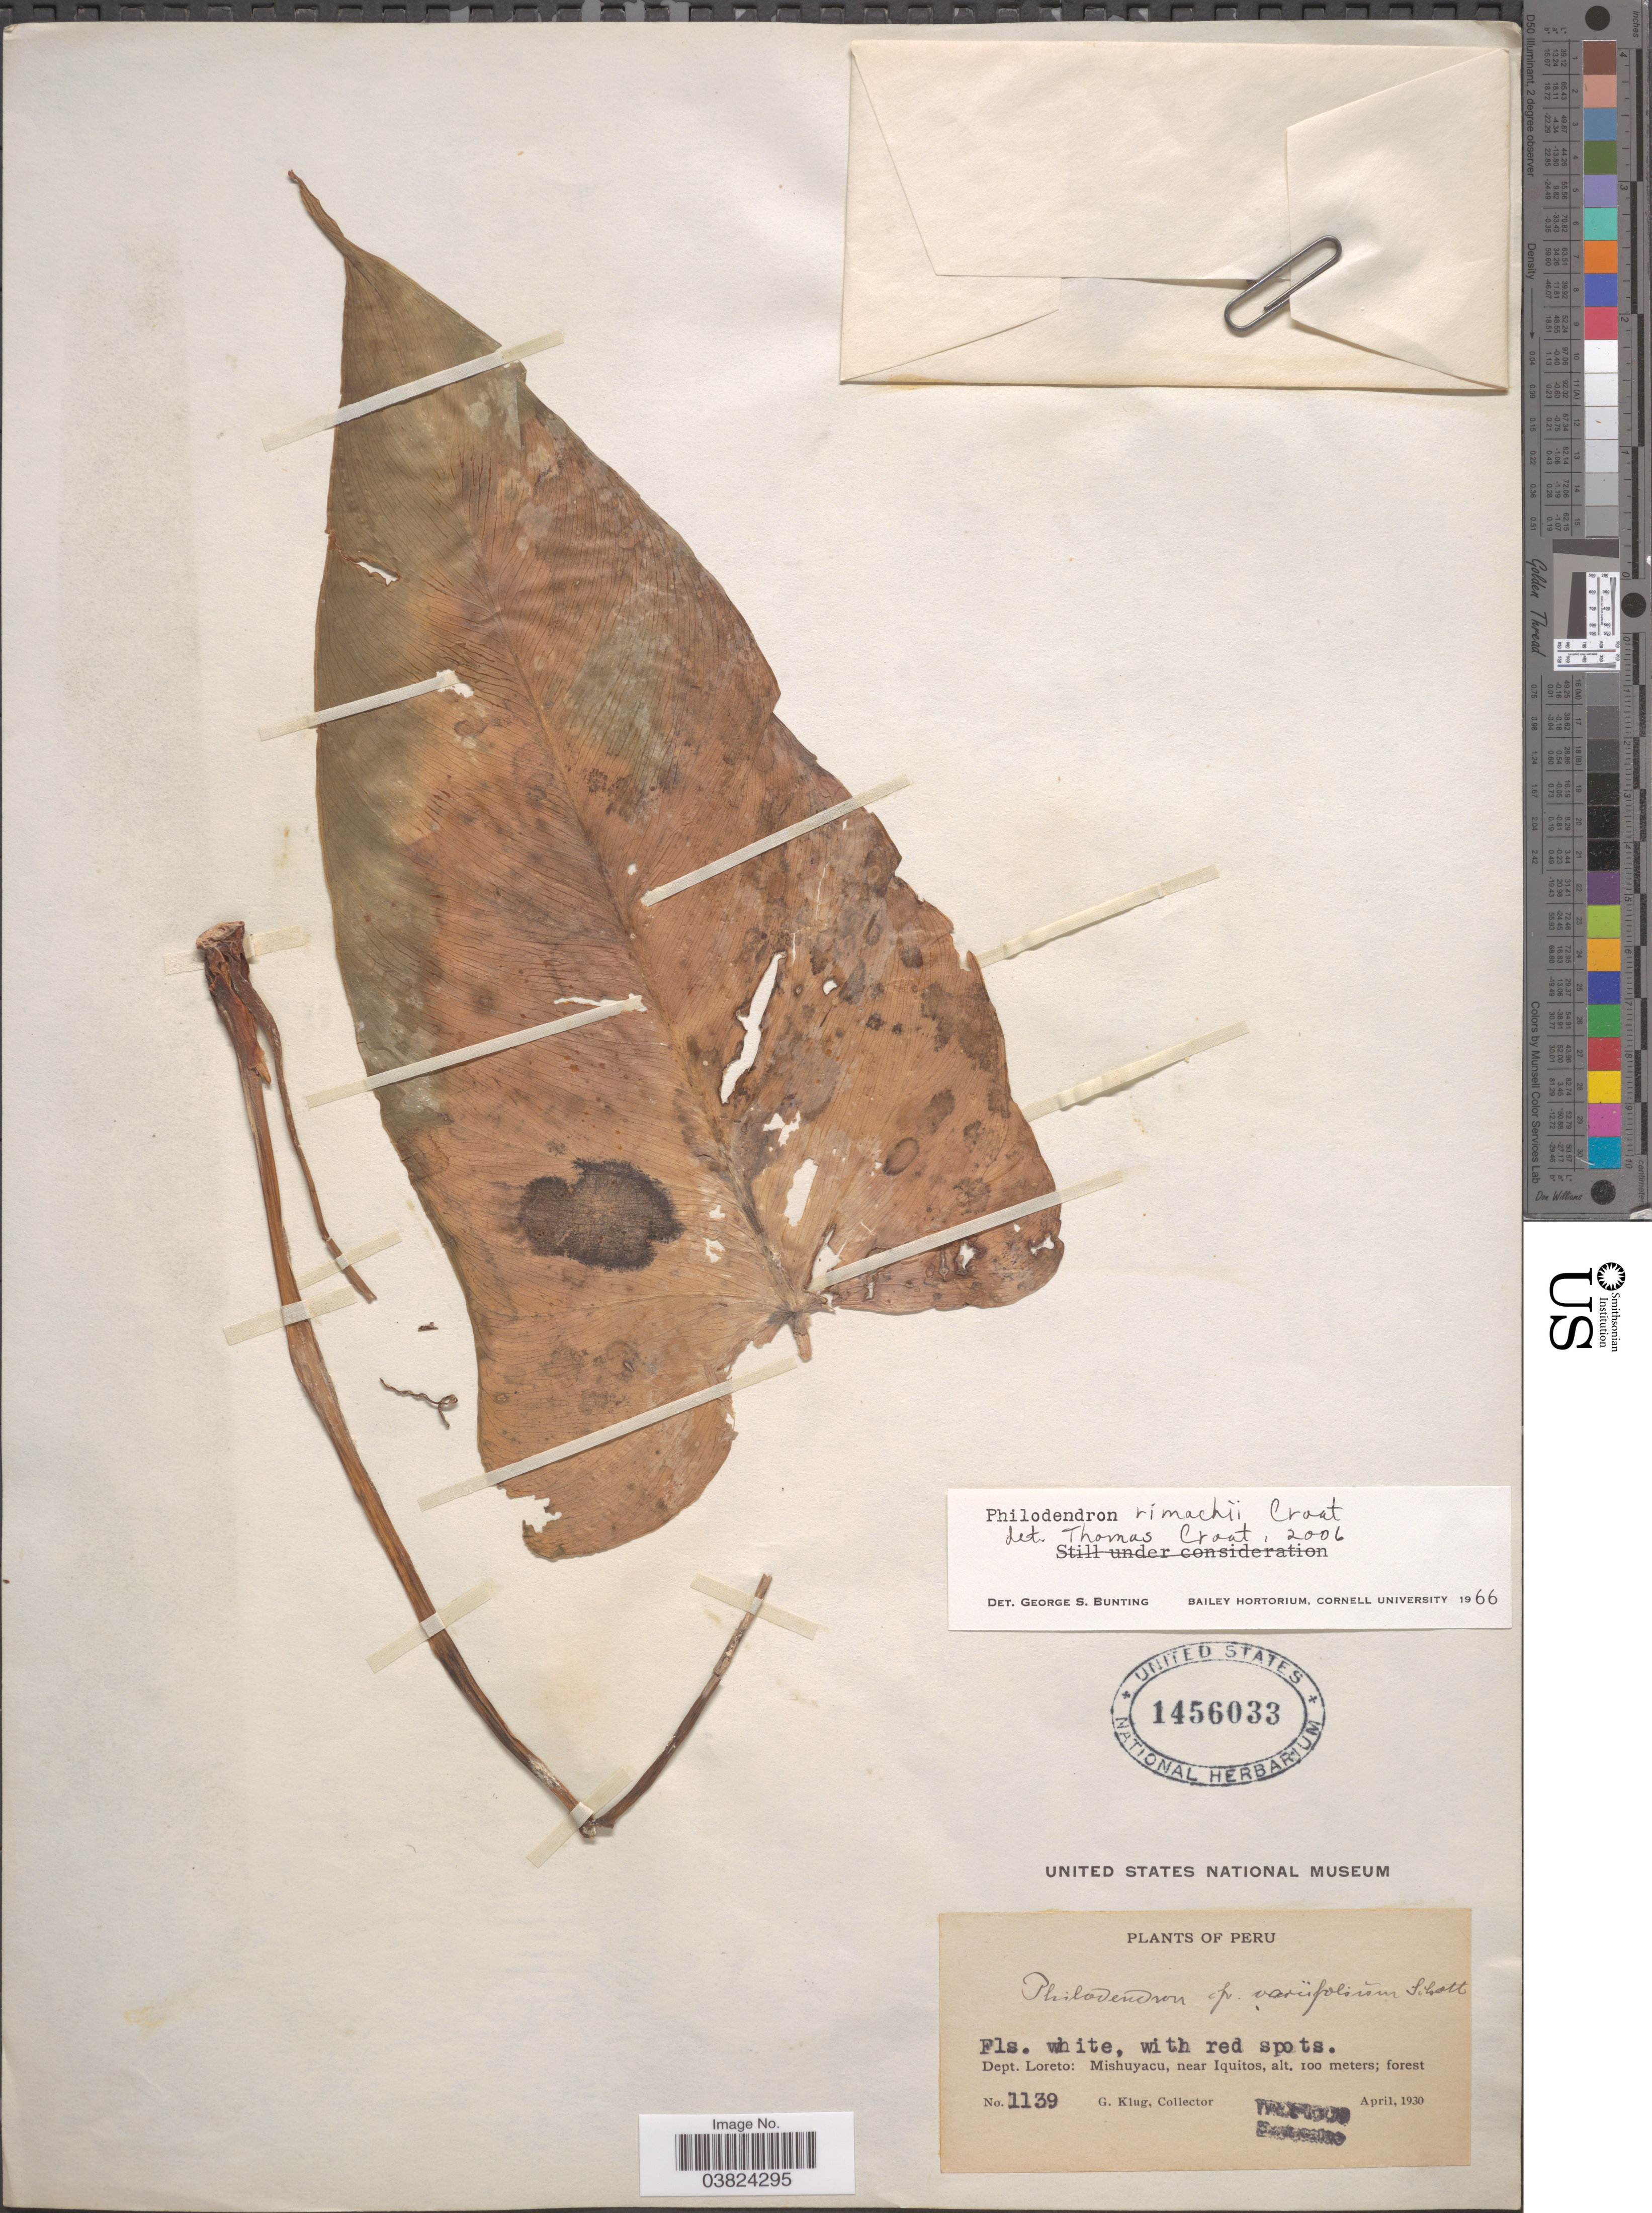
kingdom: Plantae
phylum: Tracheophyta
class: Liliopsida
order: Alismatales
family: Araceae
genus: Philodendron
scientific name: Philodendron rimachii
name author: Croat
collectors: G. Klug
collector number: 1139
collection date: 1930-04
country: Peru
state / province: Loreto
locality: Dept. Loreto: Mishuyacu, near Iquitos.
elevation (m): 100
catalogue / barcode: US 1456033